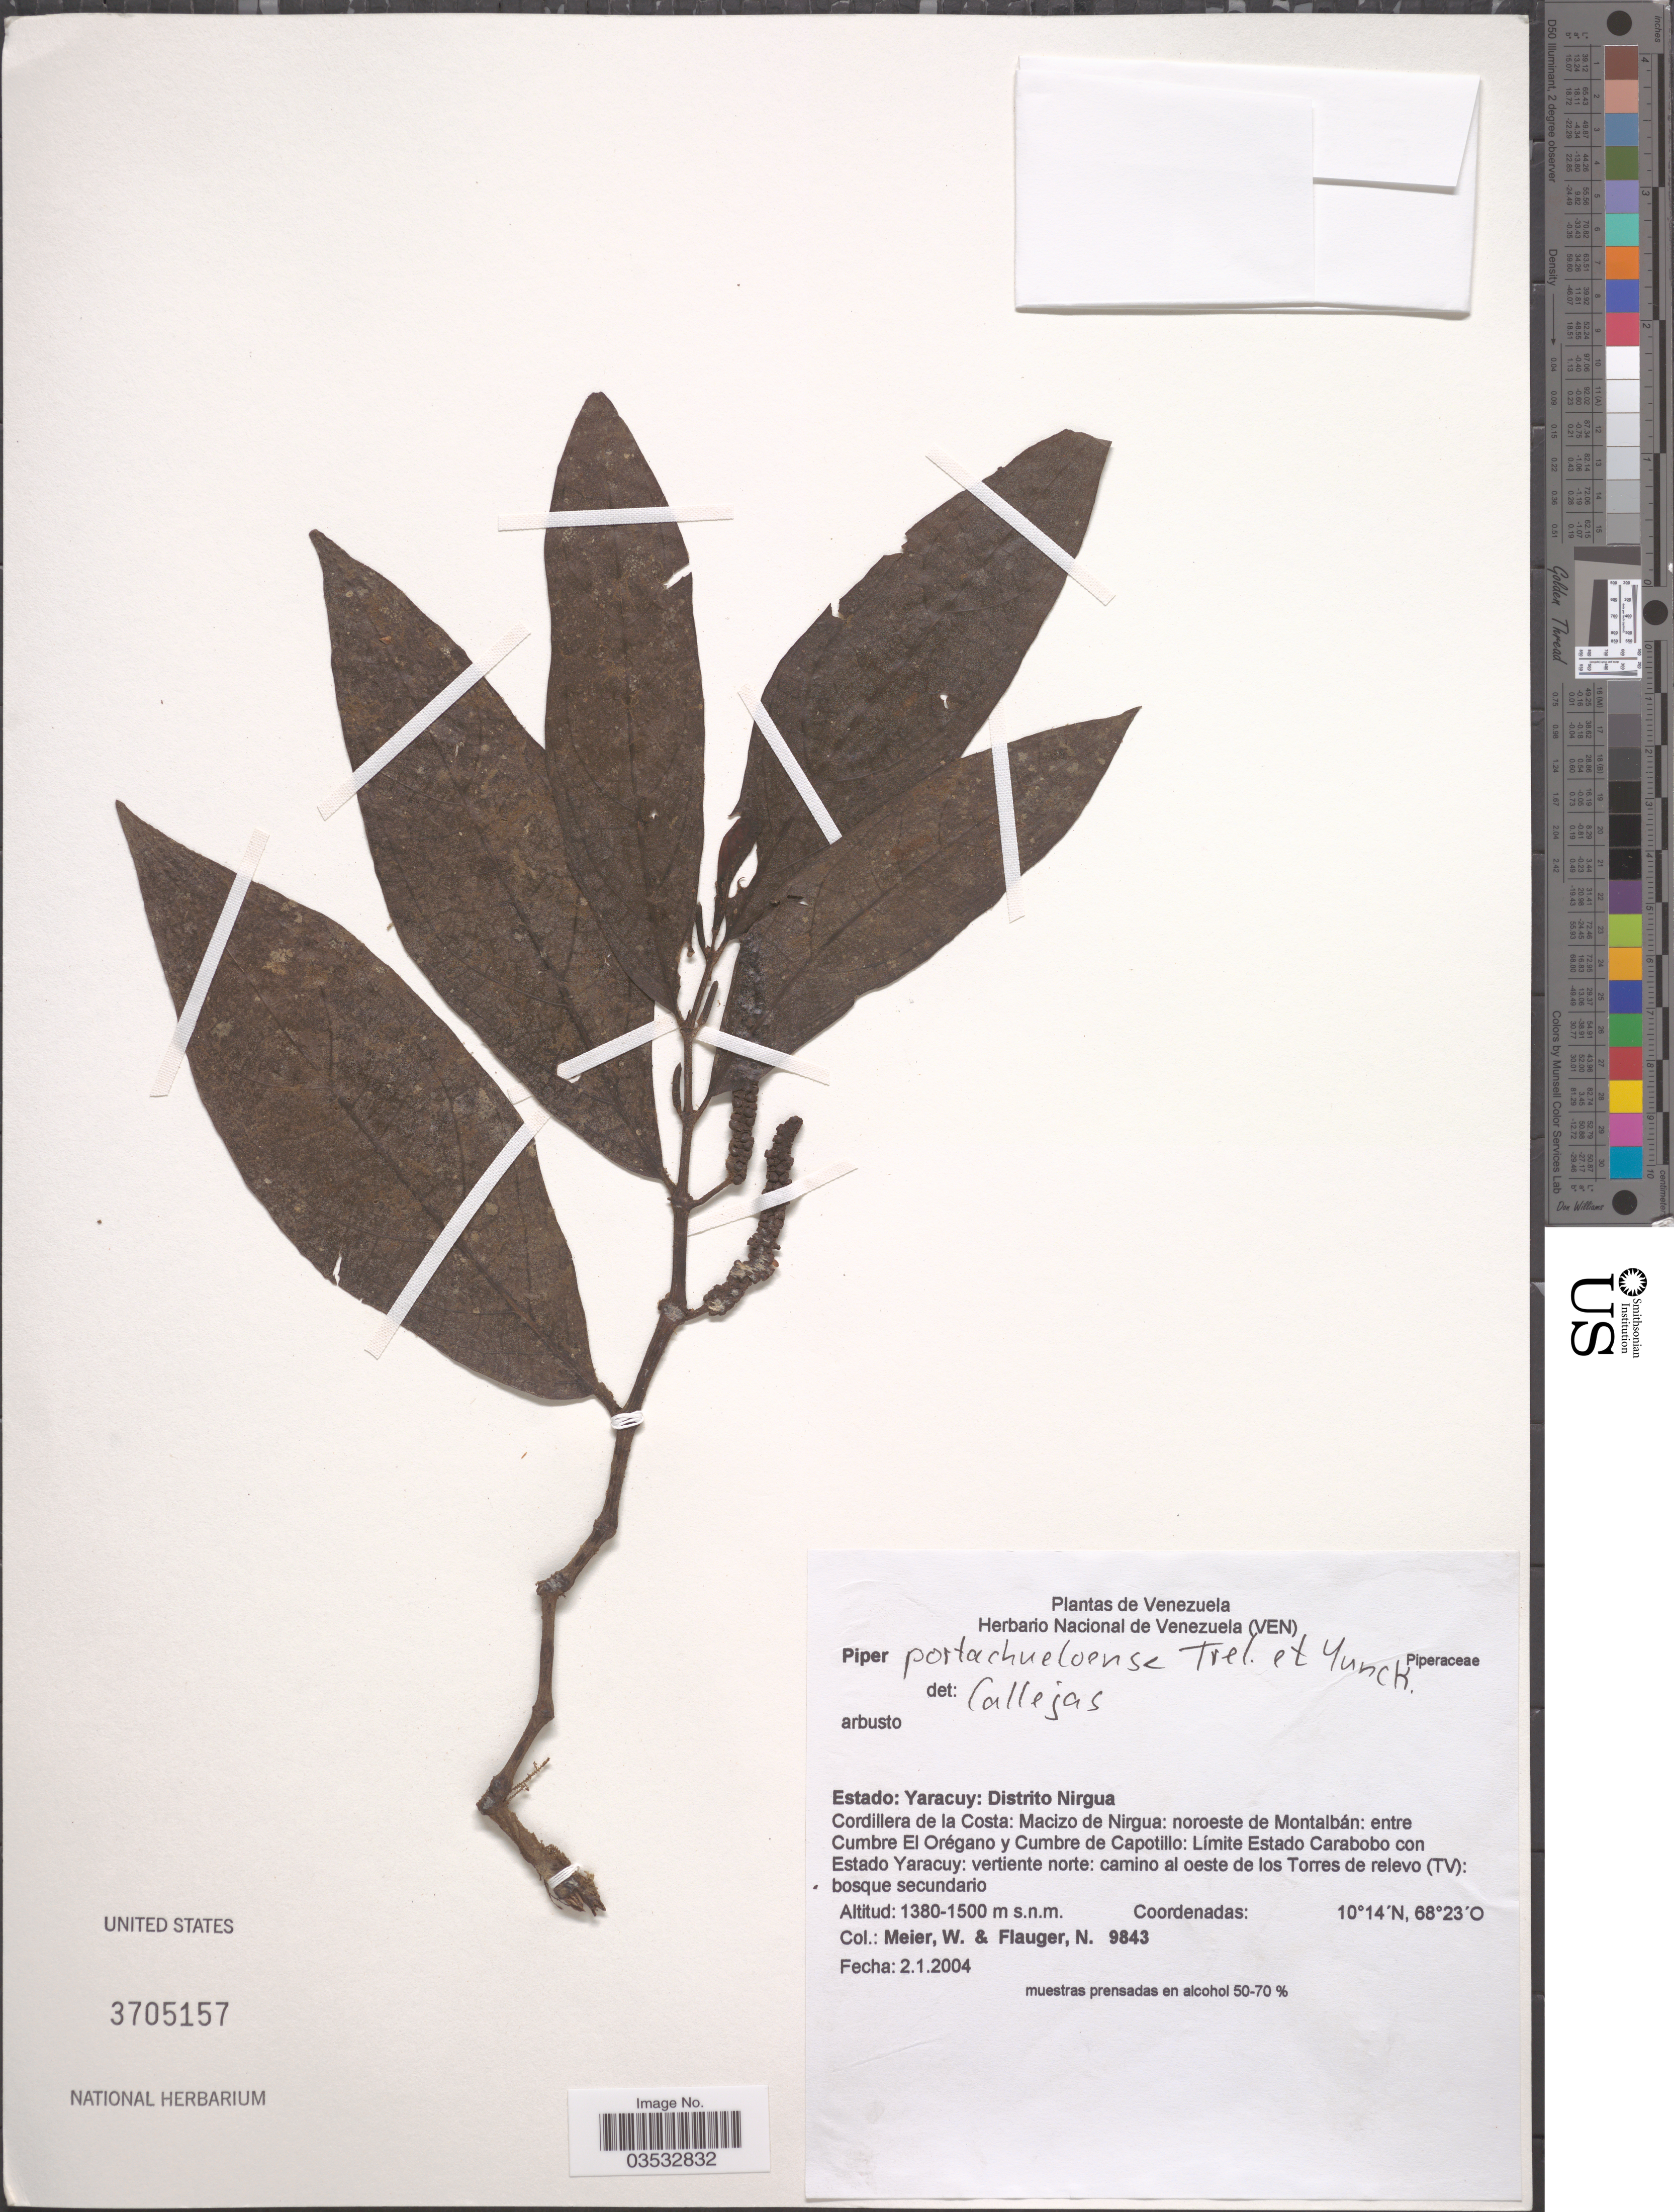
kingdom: Plantae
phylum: Tracheophyta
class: Magnoliopsida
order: Piperales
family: Piperaceae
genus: Piper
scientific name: Piper portachueloense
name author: Trel. & Yunck.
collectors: W. Meier & N. Flauger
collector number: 8943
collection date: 2004-01-02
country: Venezuela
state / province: Yaracuy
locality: Distrito Nirgua. Cordillera de la Costa: Macizo de Nirgua: noroeste de Monatlbán: entre Cumbre El Orégano y Cumbre de Capotillo: Límite Estado Carabobo con Estado Yaracuy: vertiente norte: camino al oeste de los Torres de relevo (TV).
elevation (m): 1380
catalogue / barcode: US 3705157